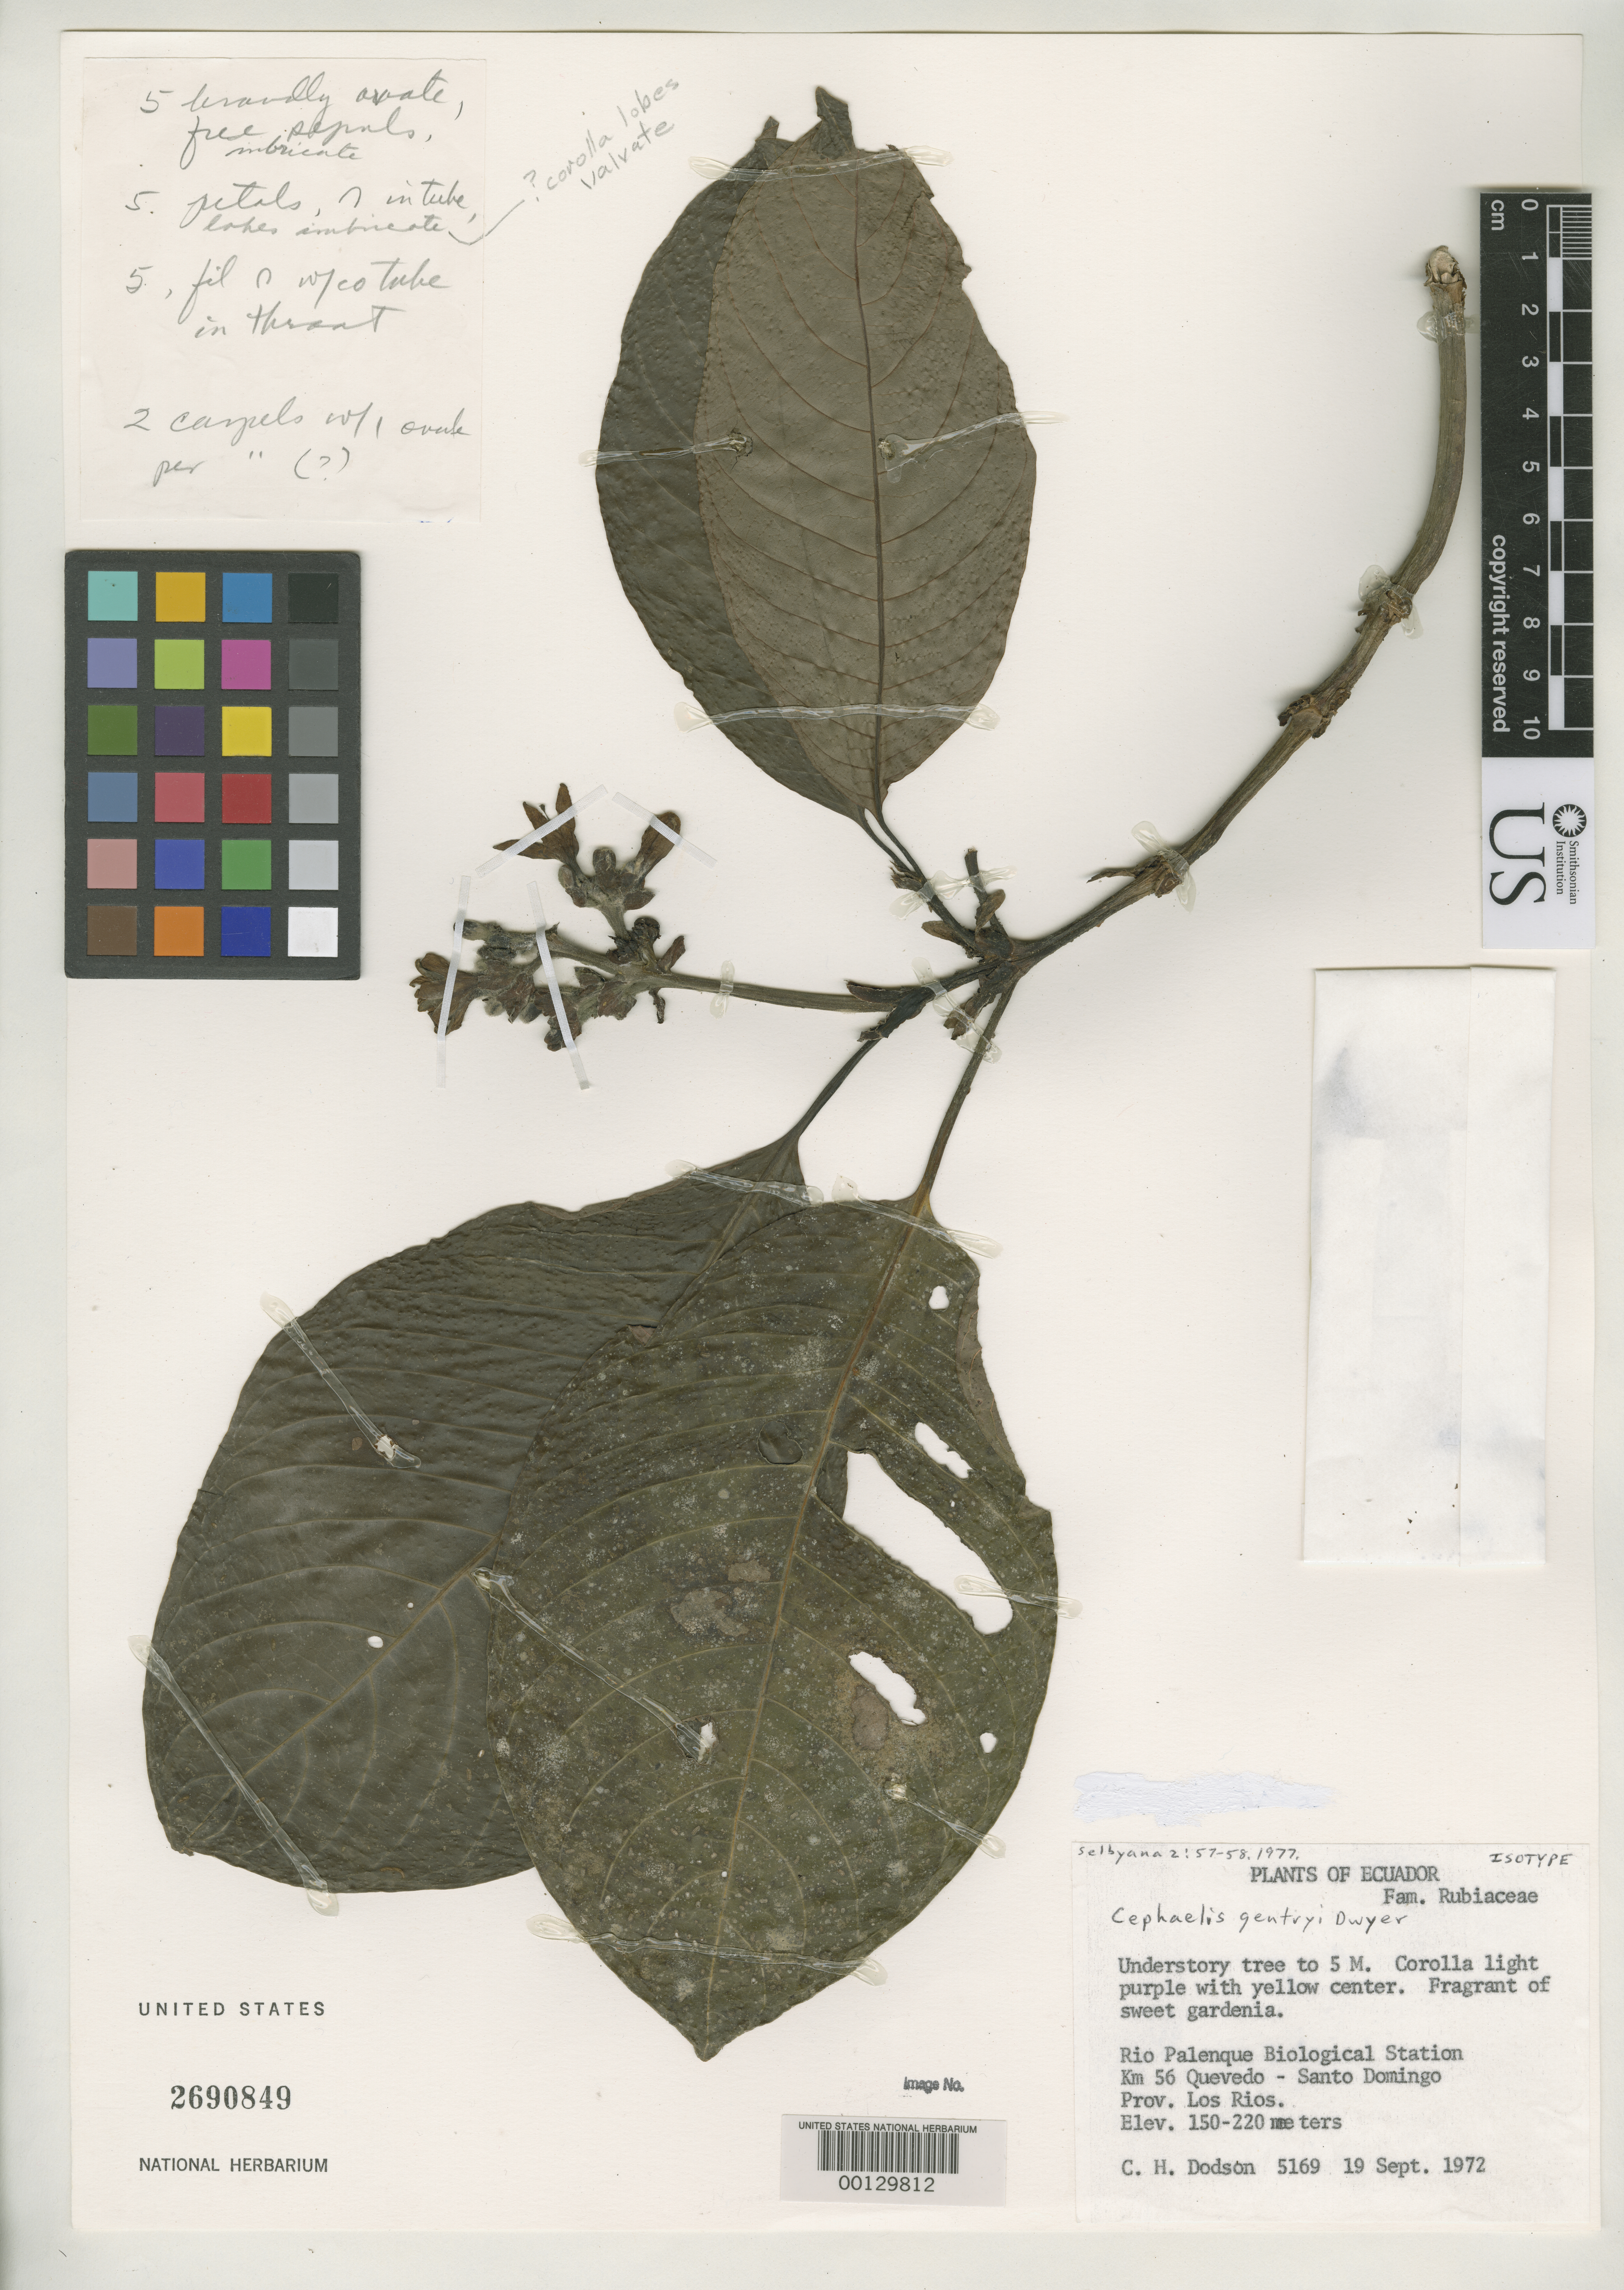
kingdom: Plantae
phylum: Tracheophyta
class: Magnoliopsida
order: Gentianales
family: Rubiaceae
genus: Cephaelis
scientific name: Cephaelis gentryi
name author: Dwyer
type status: Isotype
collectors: C. H. Dodson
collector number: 5169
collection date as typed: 19 Sep 1972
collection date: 1972-09-19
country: Ecuador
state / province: Los Ríos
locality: Rio Palenque Biological Station, km 56 Quevedo-Santo Domingo.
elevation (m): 150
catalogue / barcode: US 2690849